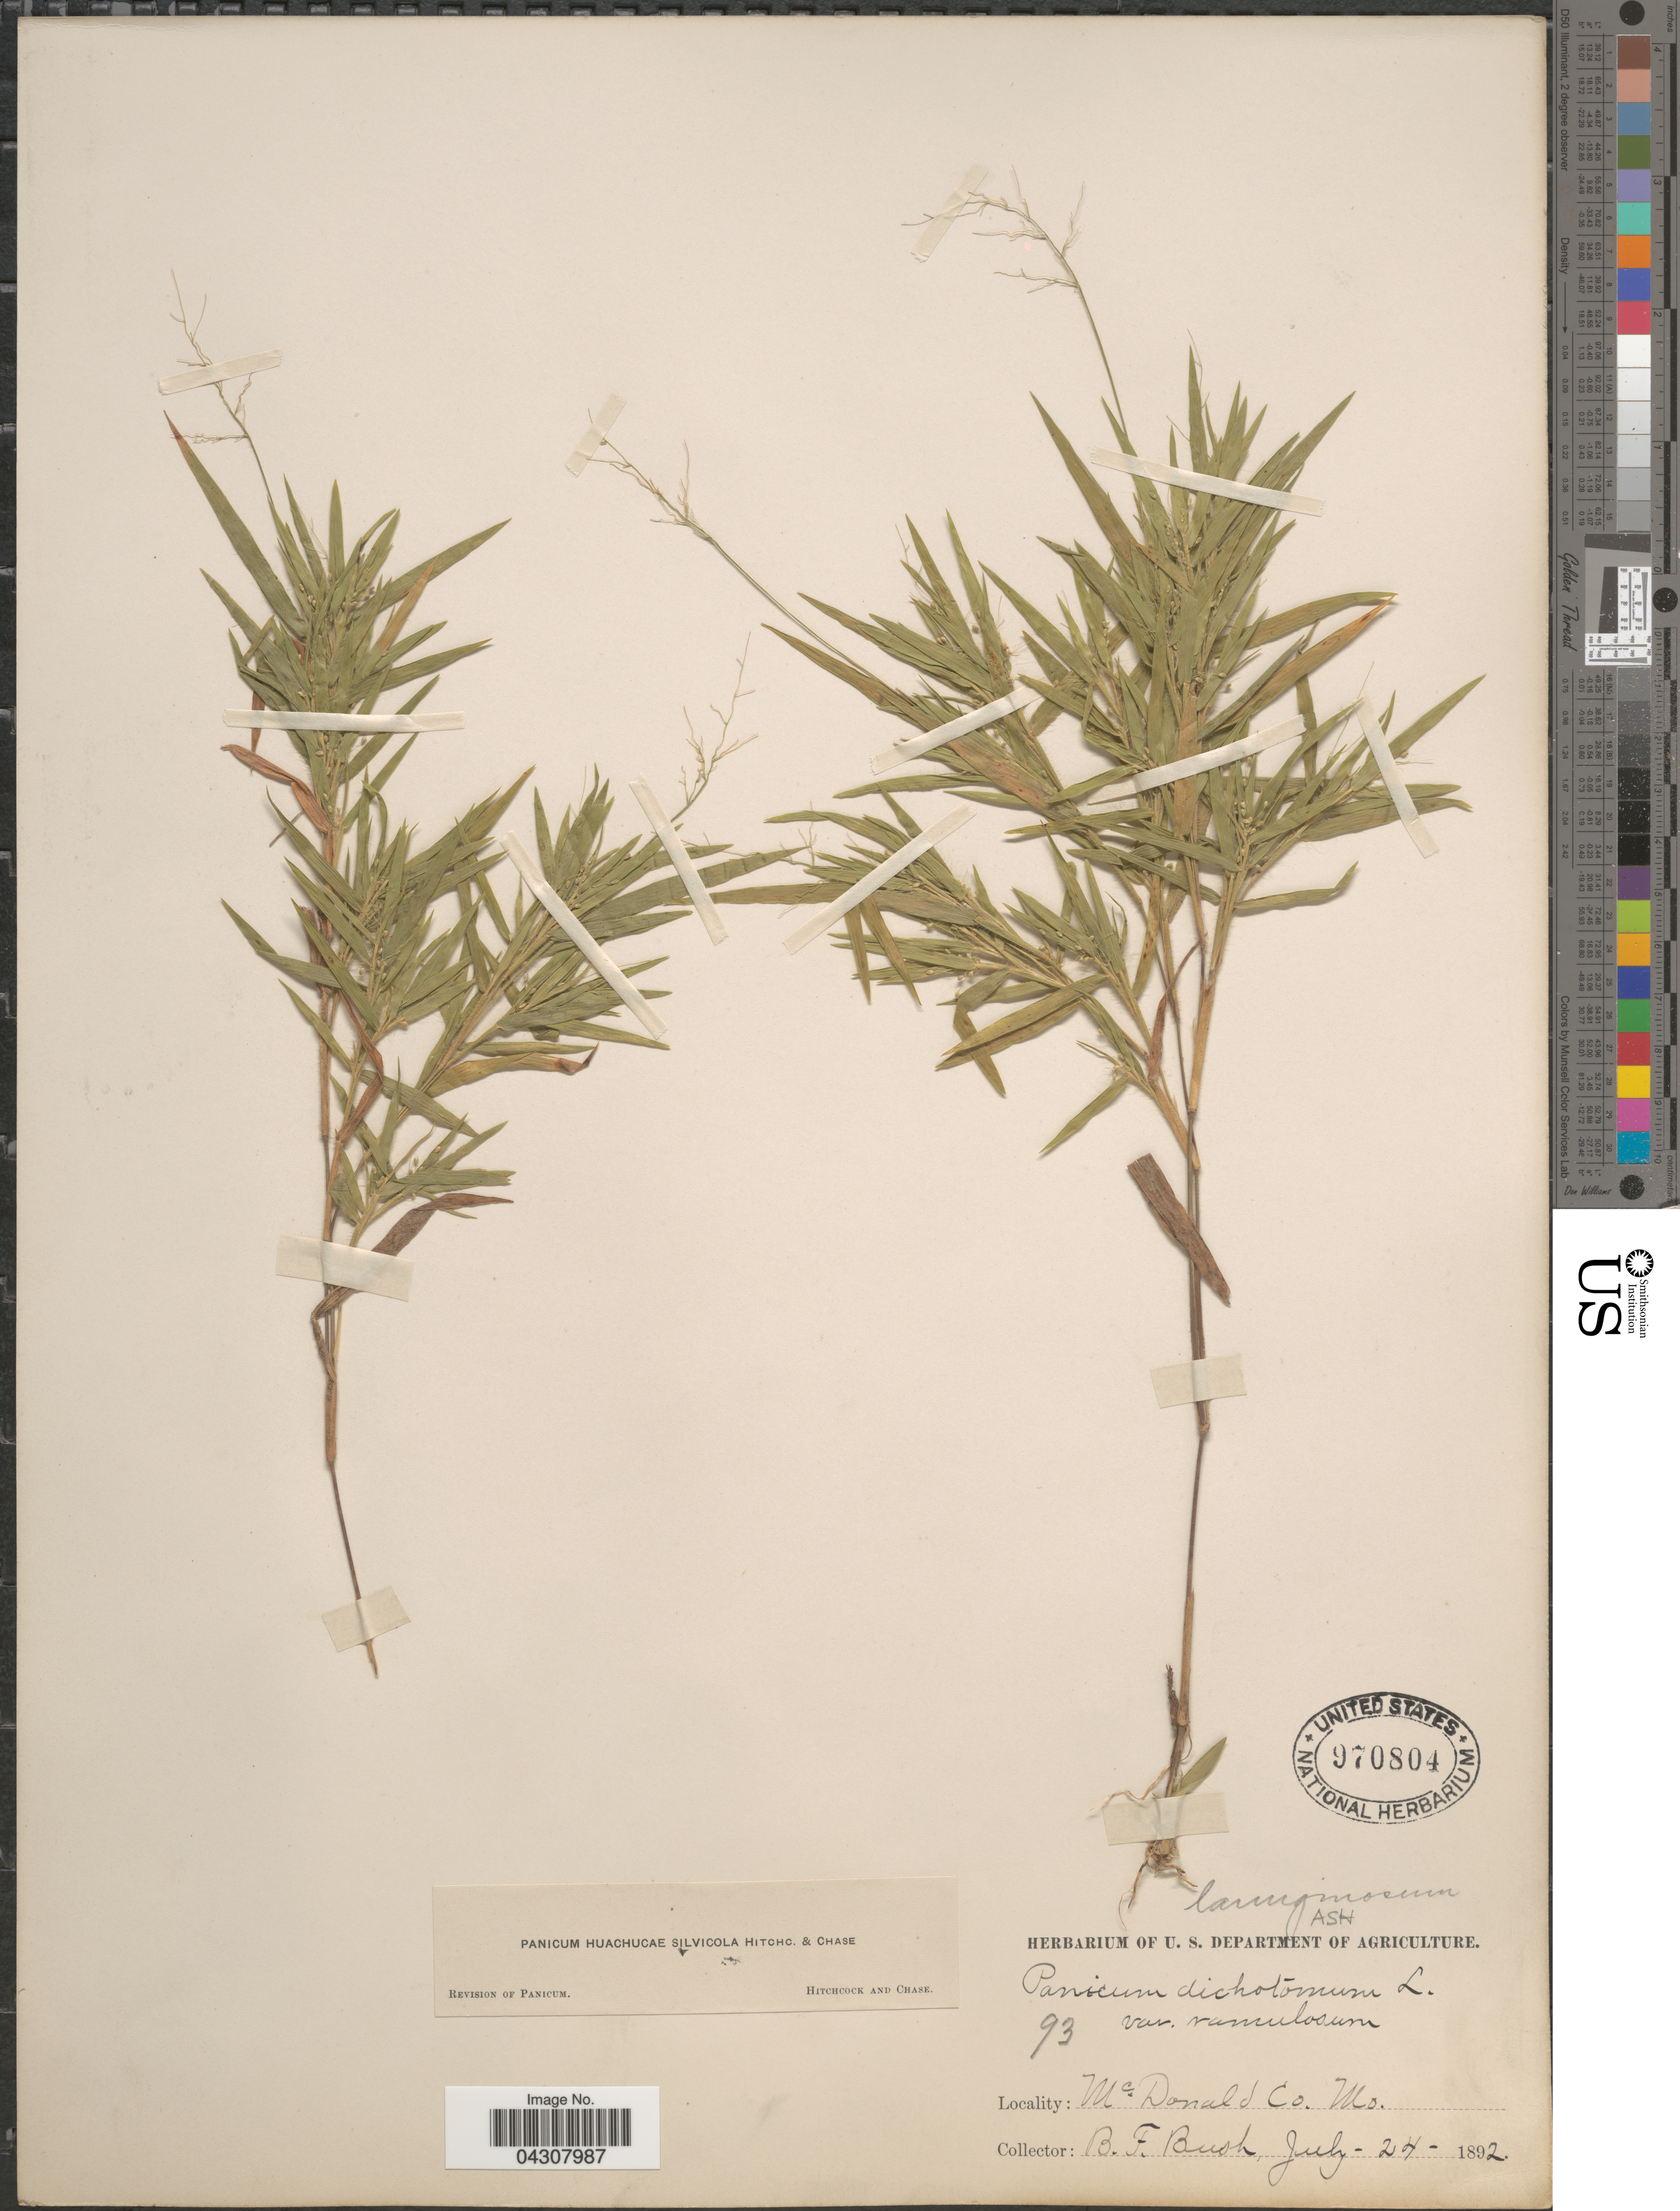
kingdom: Plantae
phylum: Tracheophyta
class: Liliopsida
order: Poales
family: Poaceae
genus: Dichanthelium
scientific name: Dichanthelium acuminatum var. acuminatum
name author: (Sw.) Gould & C.A. Clark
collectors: B. F. Bush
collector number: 93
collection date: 1892-07-24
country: United States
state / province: Missouri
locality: Mc Donald Co.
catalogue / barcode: US 970804